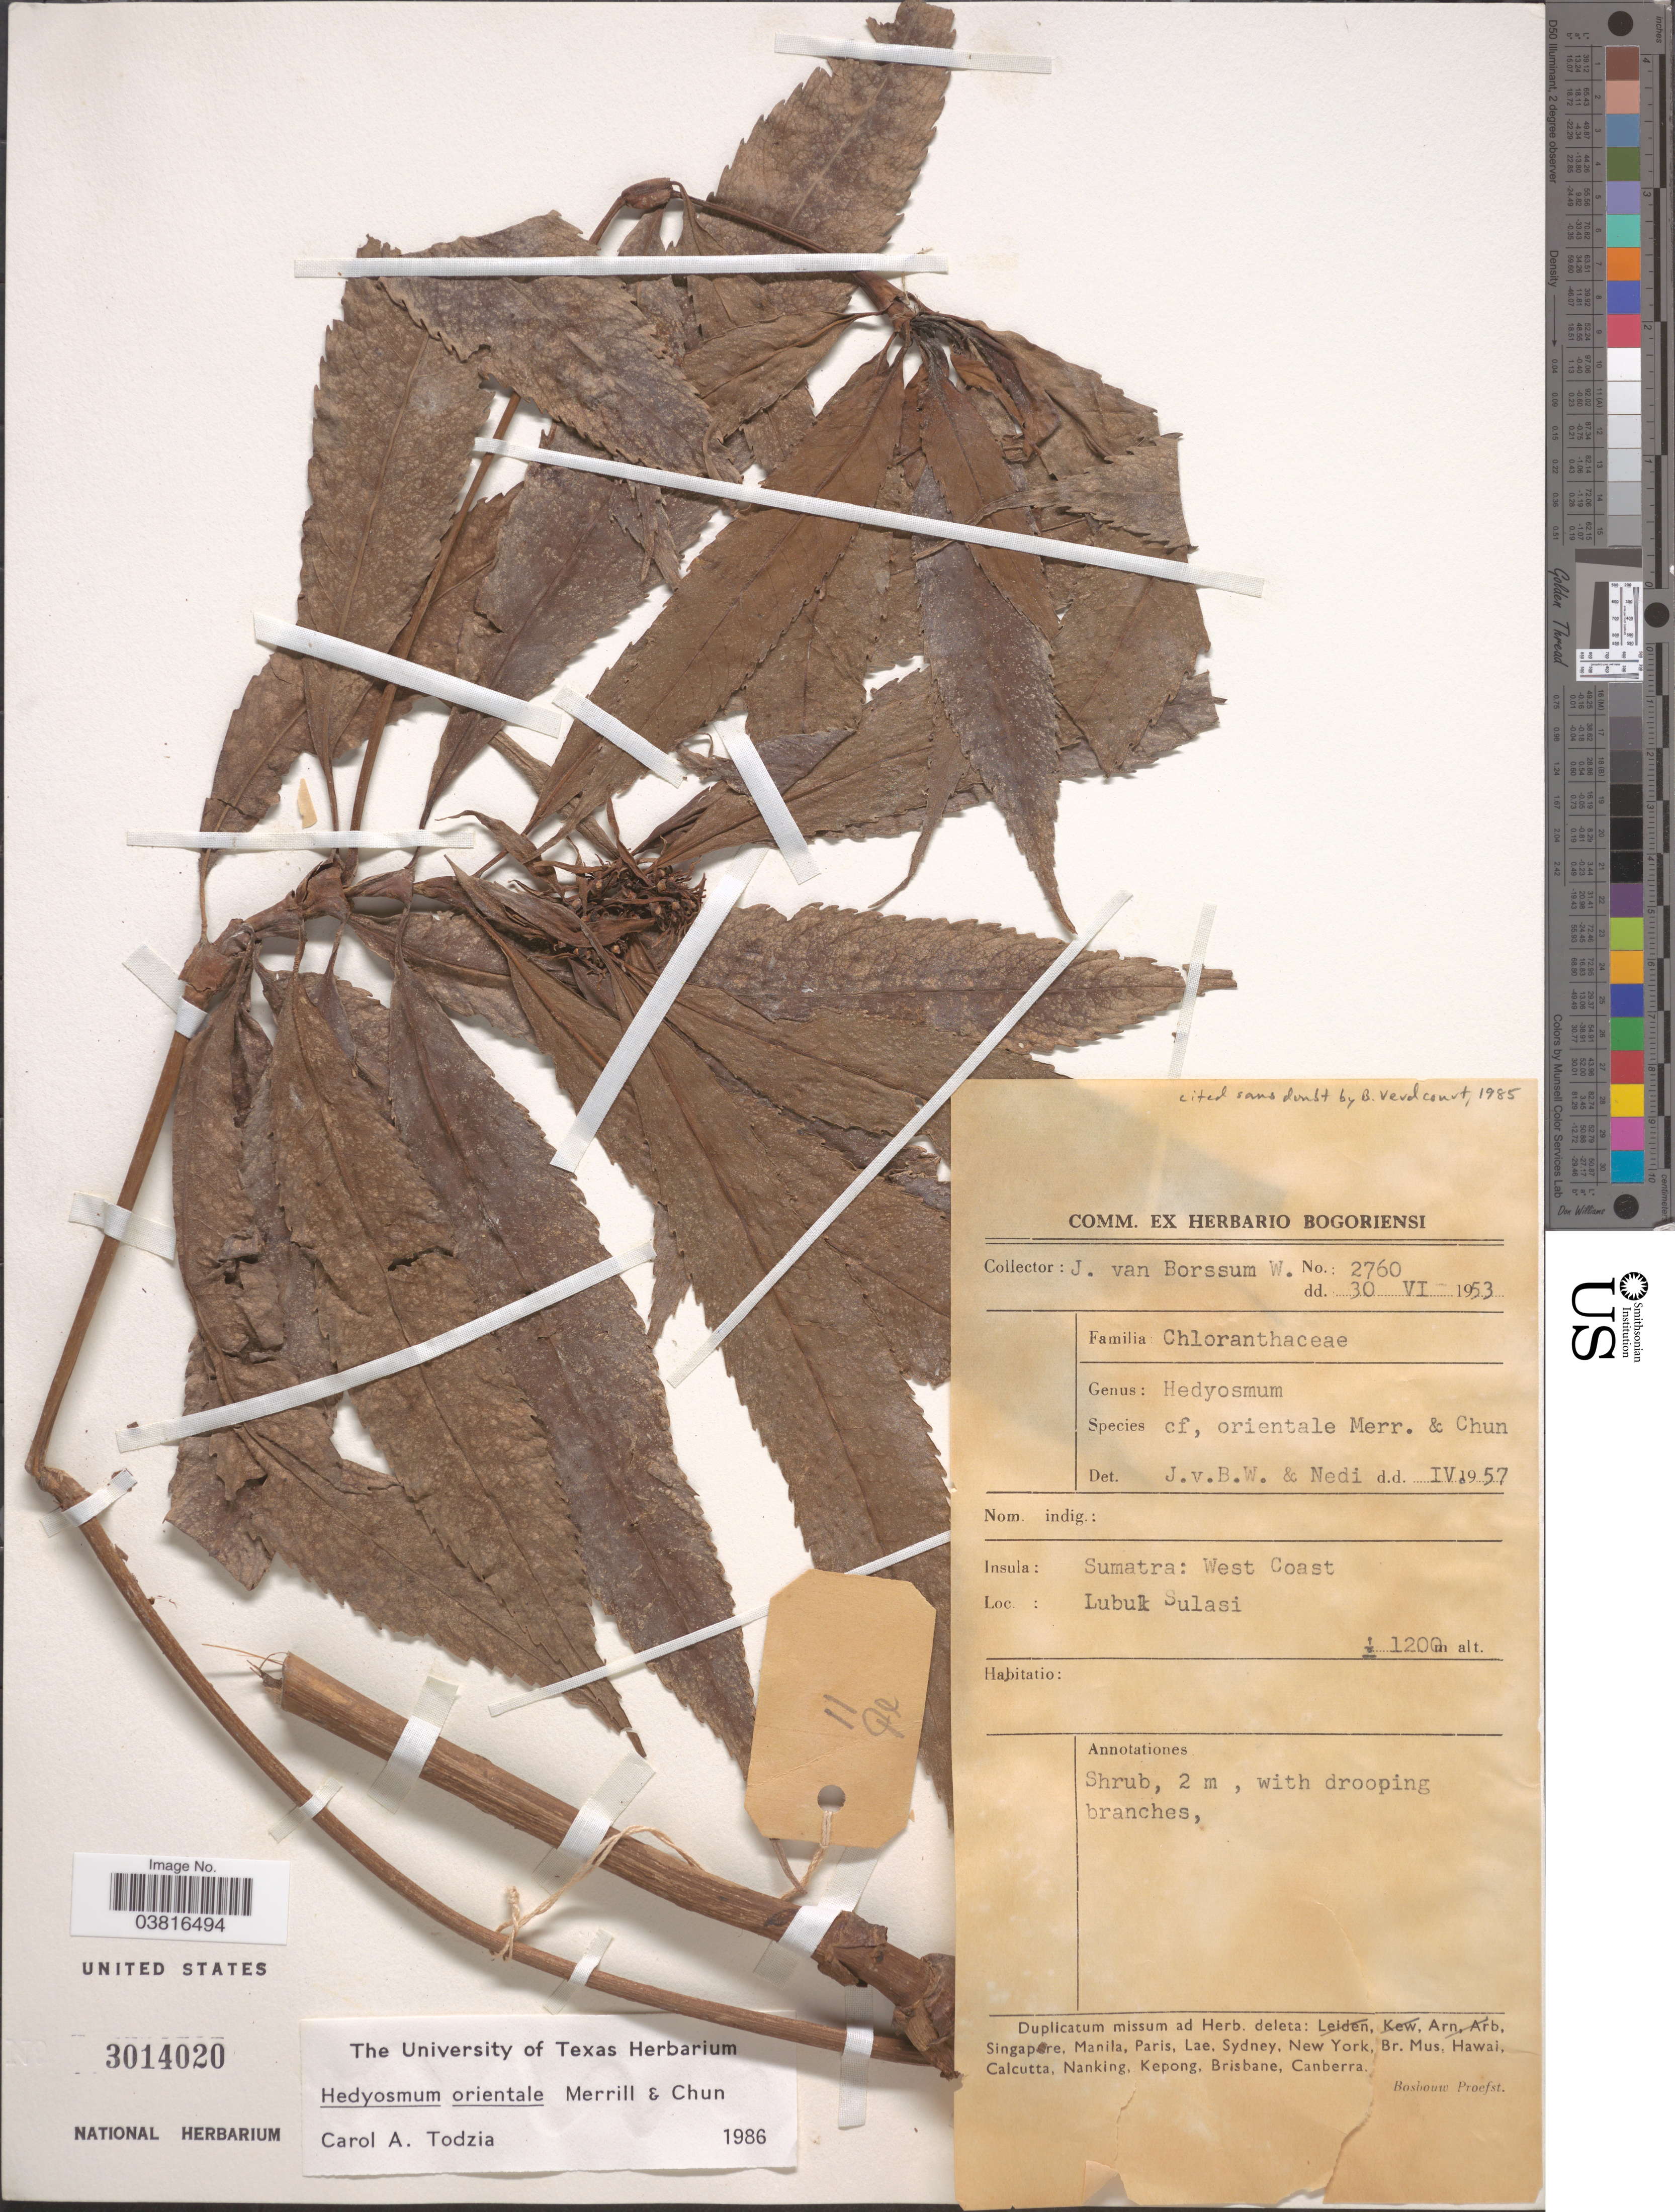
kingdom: Plantae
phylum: Tracheophyta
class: Magnoliopsida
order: Chloranthales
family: Chloranthaceae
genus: Hedyosmum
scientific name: Hedyosmum orientale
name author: Merr. & Chun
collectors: J. Borssum Waalkes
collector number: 2760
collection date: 1953-06-30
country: Indonesia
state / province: Sumatra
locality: Insula: Sumatra: West Coast. Lubuk Sulasi.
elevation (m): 1200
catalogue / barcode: US 3014020